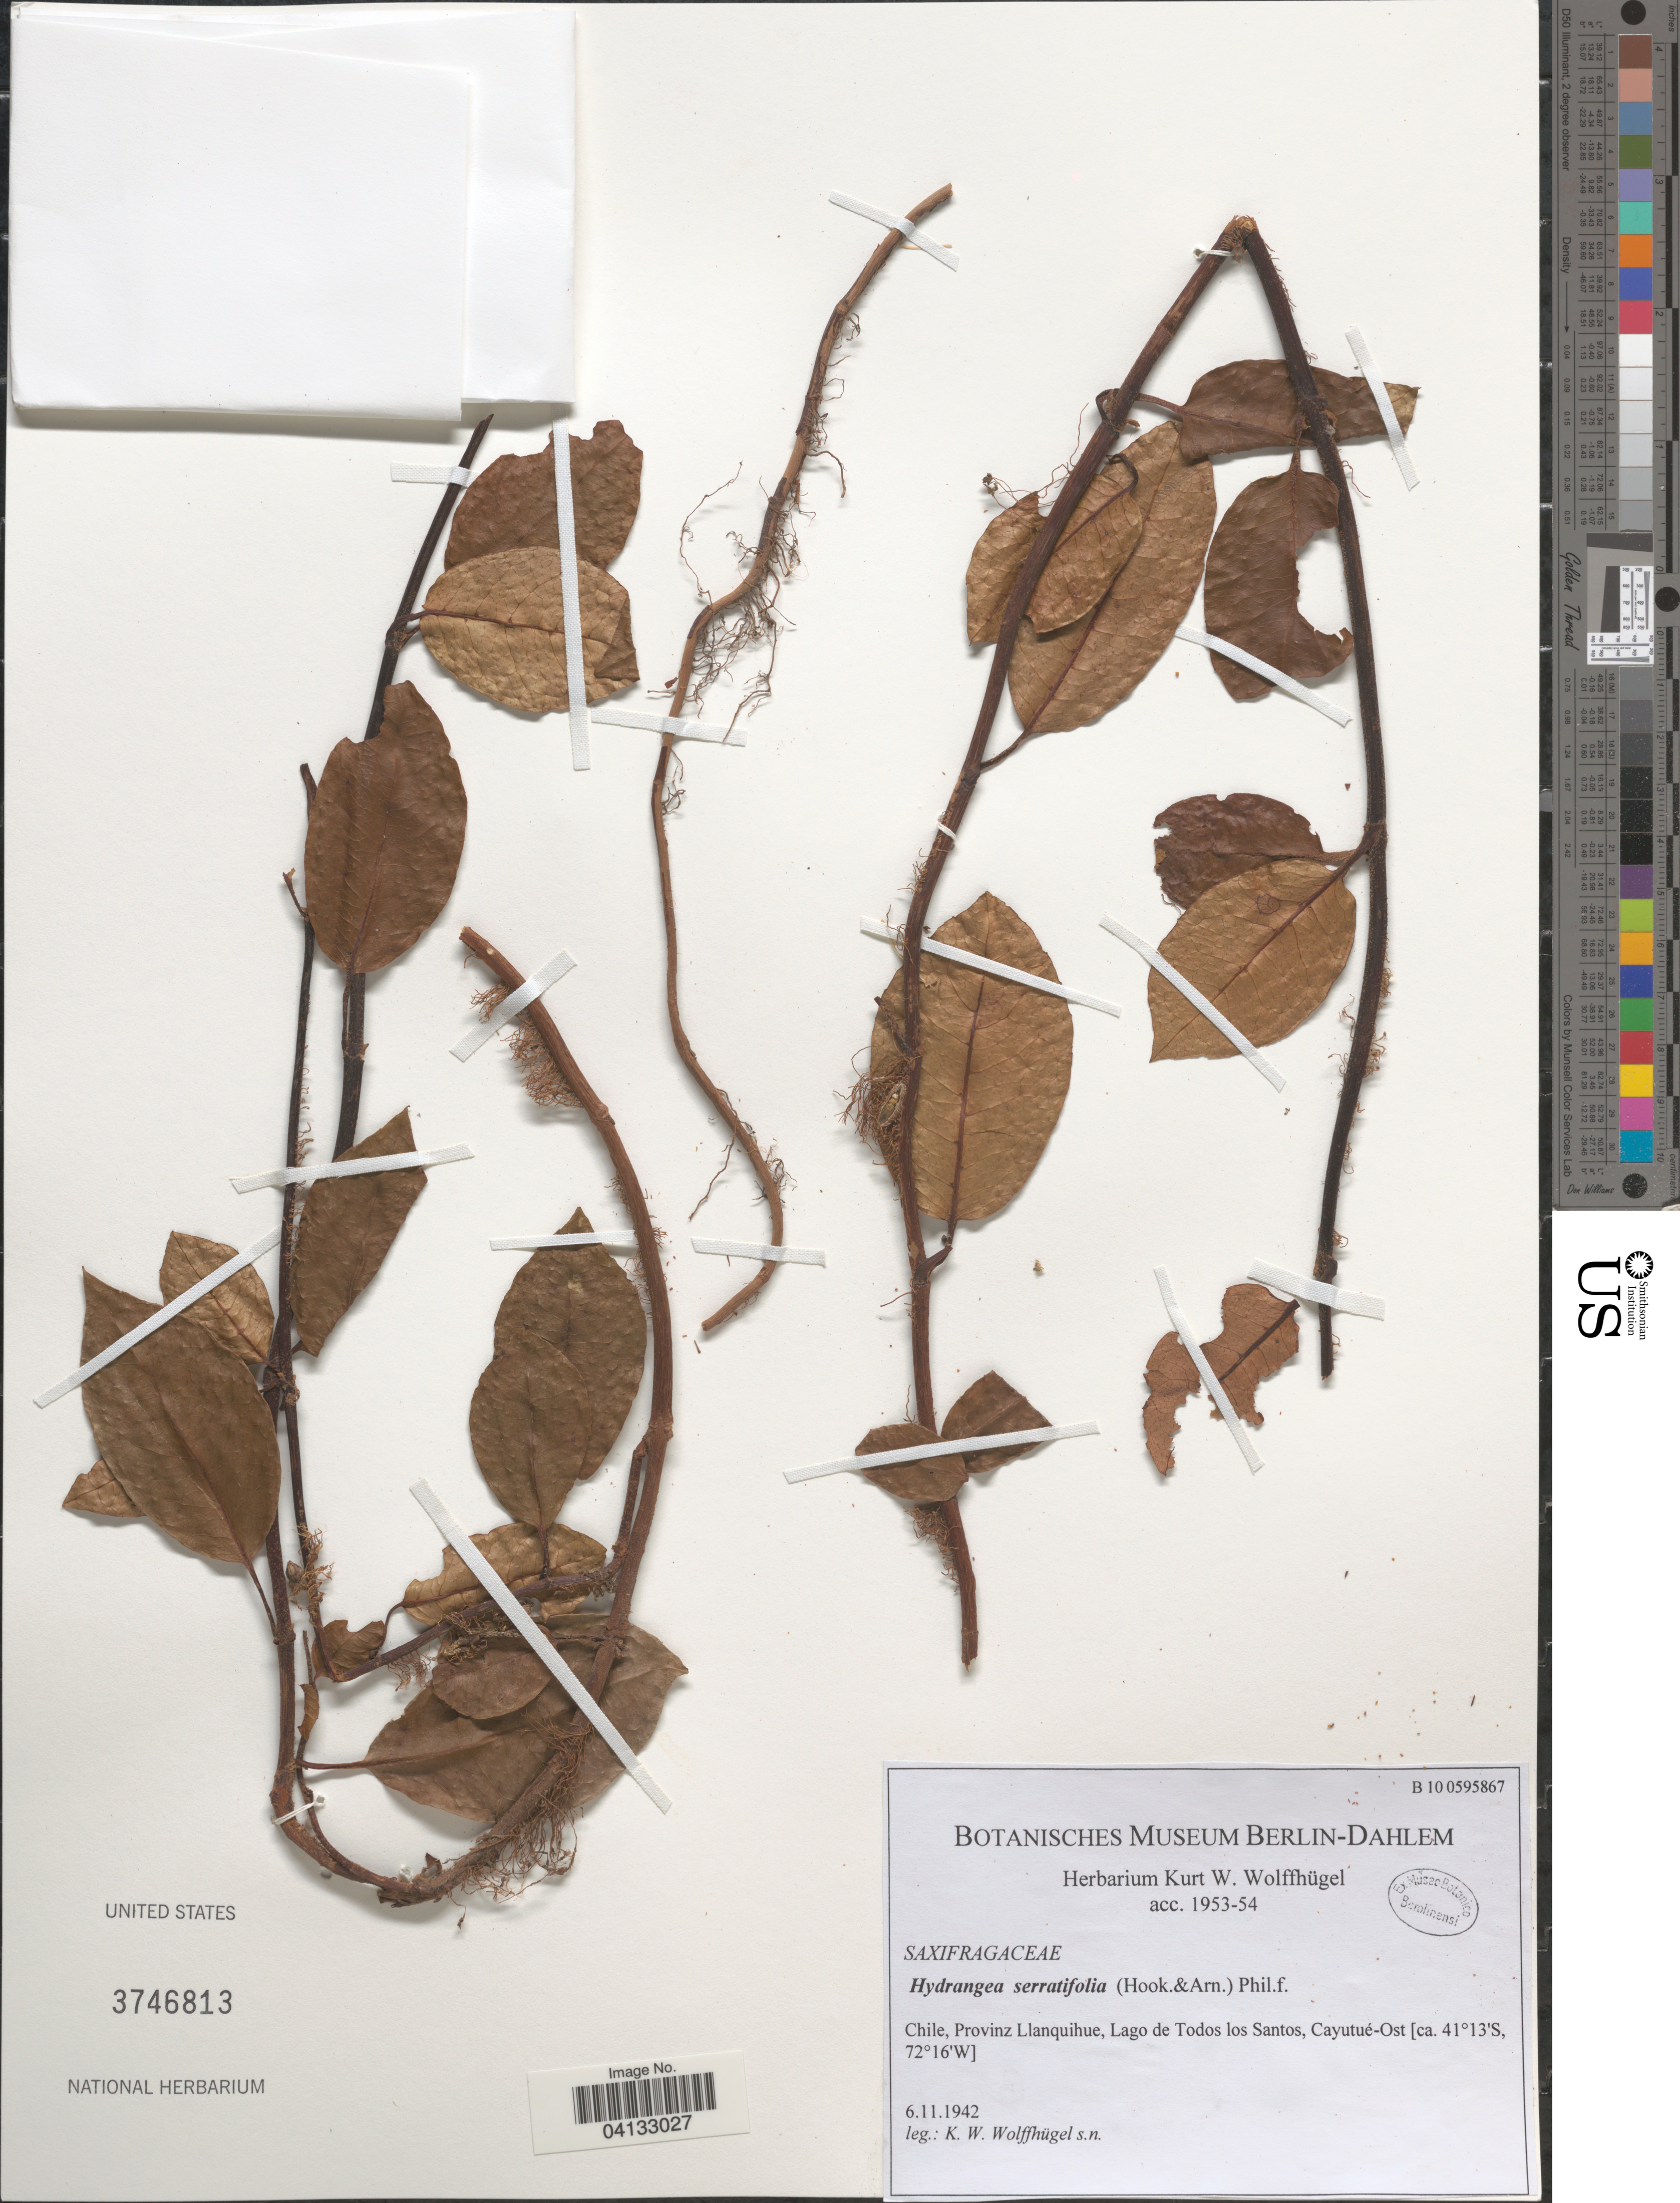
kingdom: Plantae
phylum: Tracheophyta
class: Magnoliopsida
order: Cornales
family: Hydrangeaceae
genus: Hydrangea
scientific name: Hydrangea serratifolia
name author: (Hook. & Arn.) F. Phil.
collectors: K. Wolffhugel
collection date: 1942-11-06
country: Chile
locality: Provinz Llanquihue, Lago de Todos los Santos, Cayutué-Ost.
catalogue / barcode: US 3746813